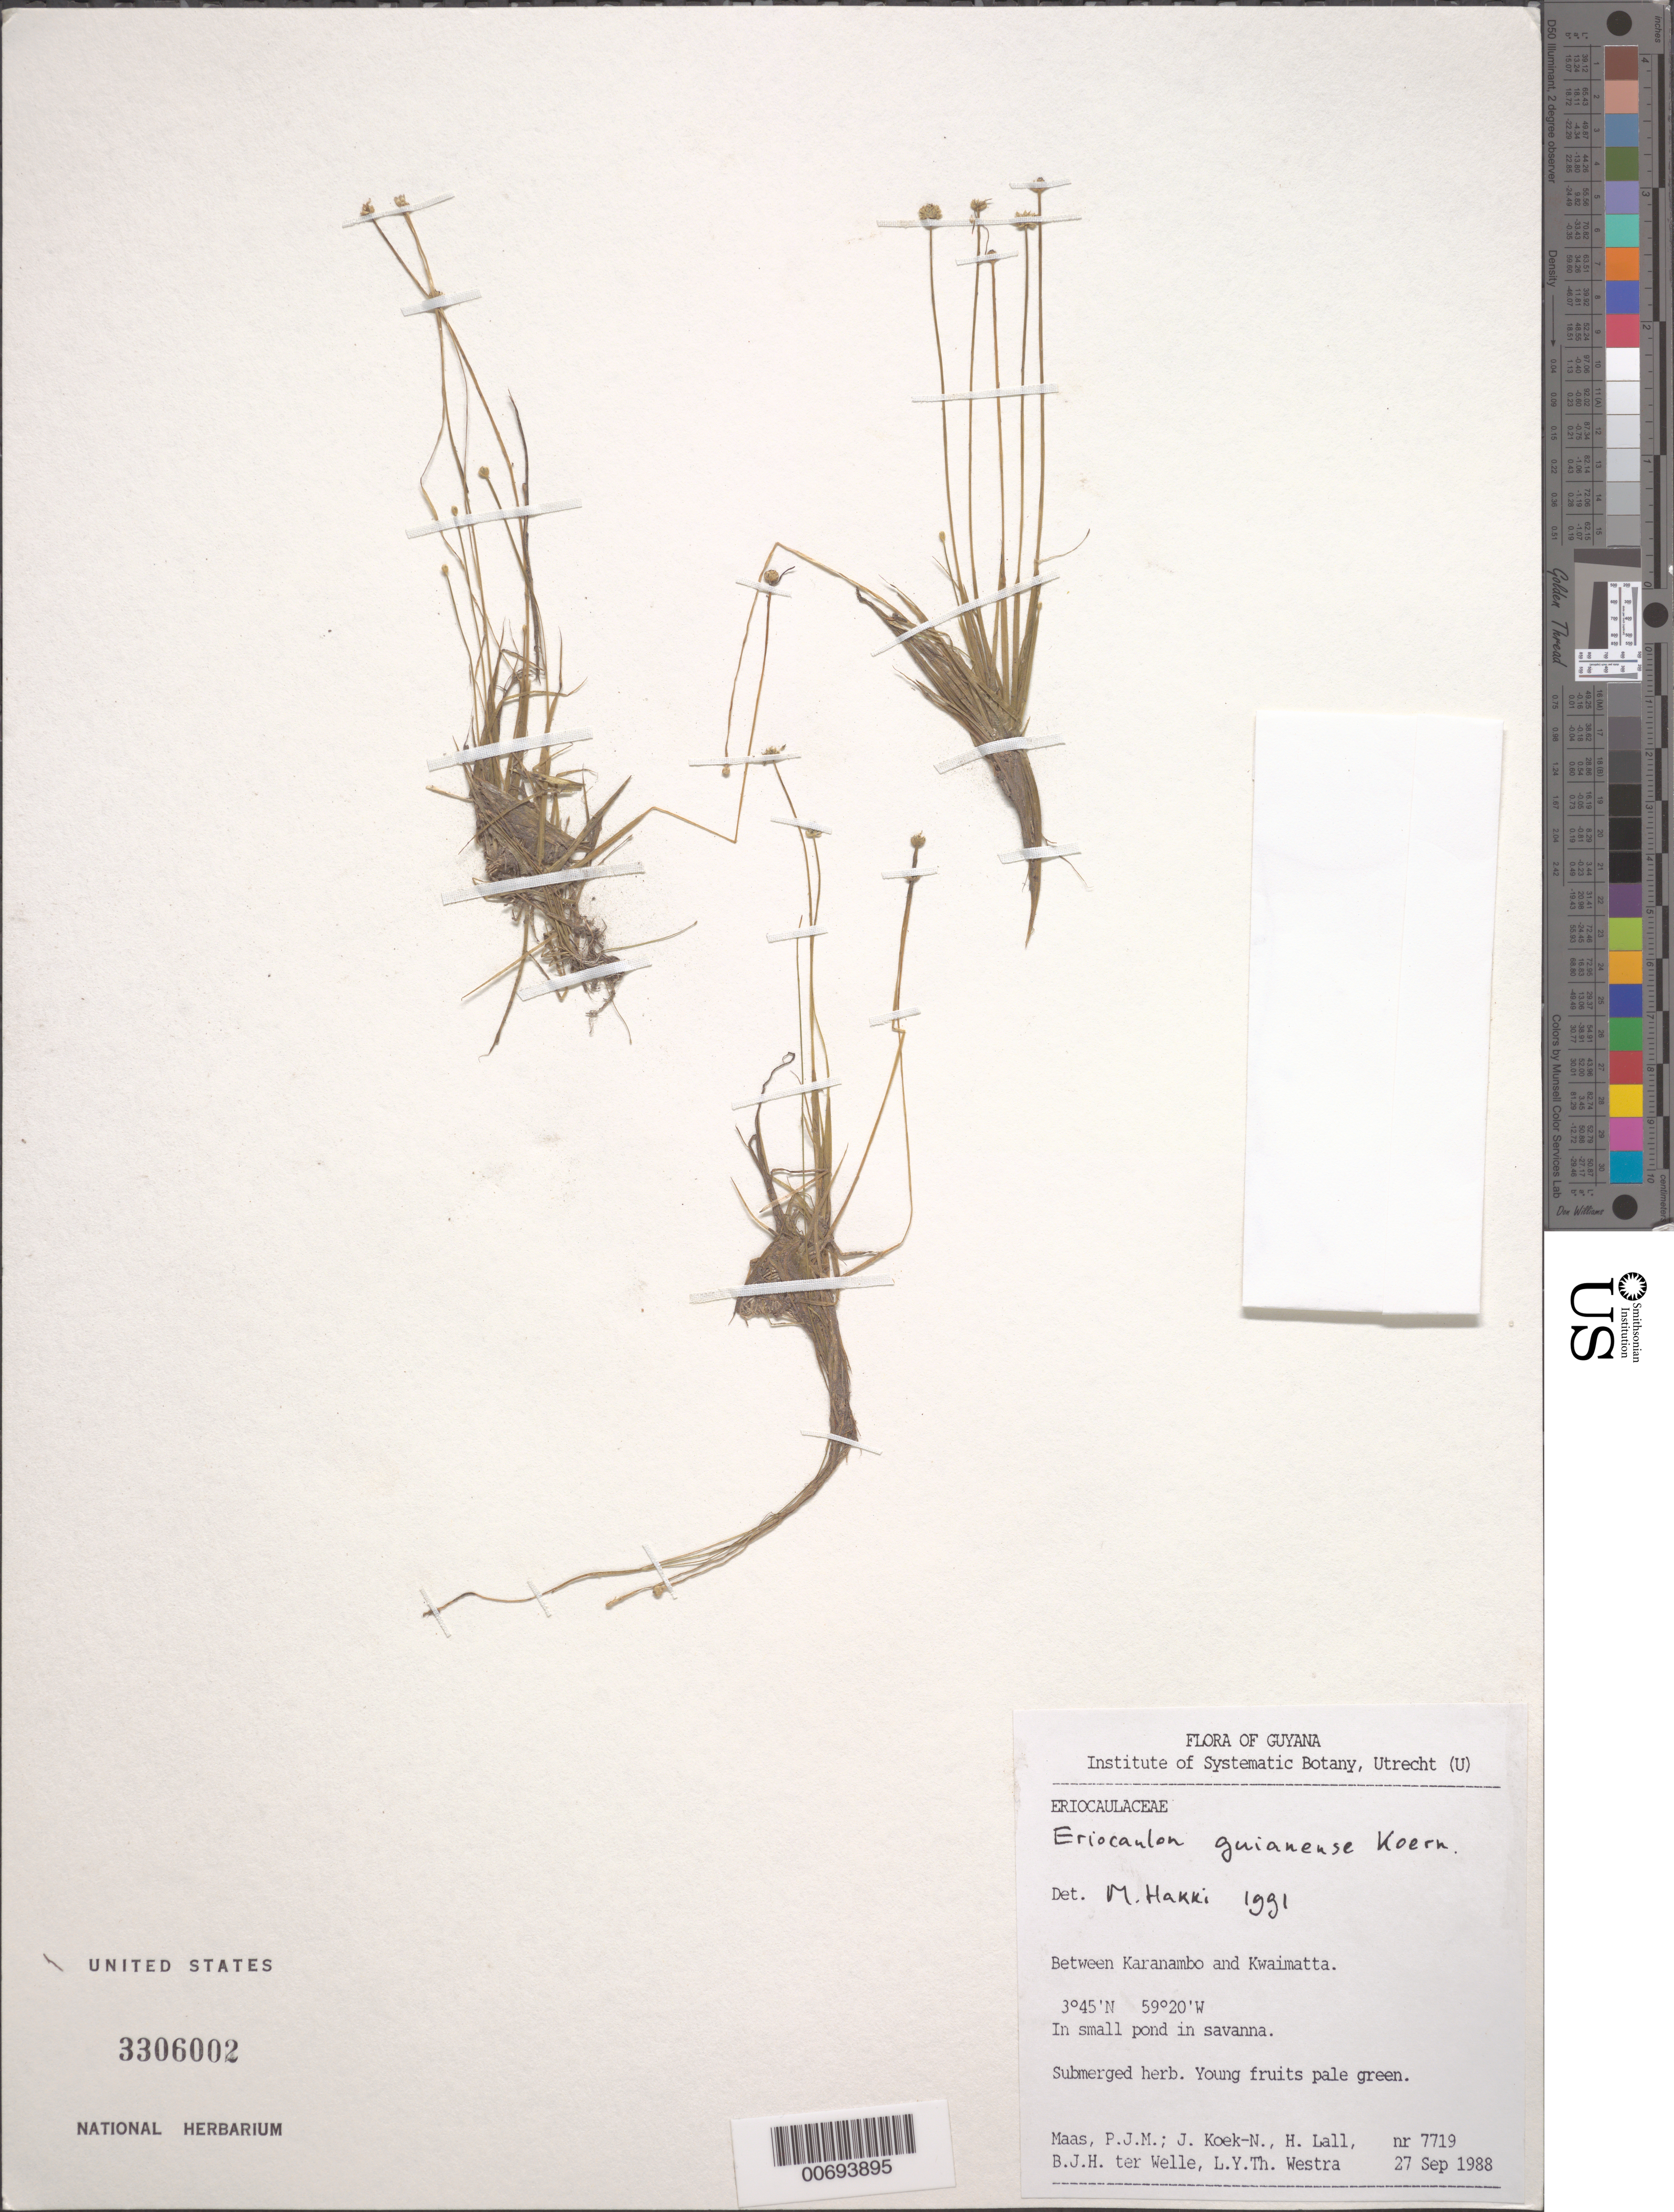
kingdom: Plantae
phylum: Tracheophyta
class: Liliopsida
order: Poales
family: Eriocaulaceae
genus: Eriocaulon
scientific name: Eriocaulon guyanense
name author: Körn.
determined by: Hakki, M. J.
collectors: P. Maas, J. Koek-Noorman, H. Lall, B. Welle & L. Y. T. Westra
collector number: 7719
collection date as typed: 27-Sep-88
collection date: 1988-09-27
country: Guyana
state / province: U. Takutu-U. Essequibo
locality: Karanambo to Kwaimatta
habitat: Small pond in savanna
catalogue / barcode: US 3306002